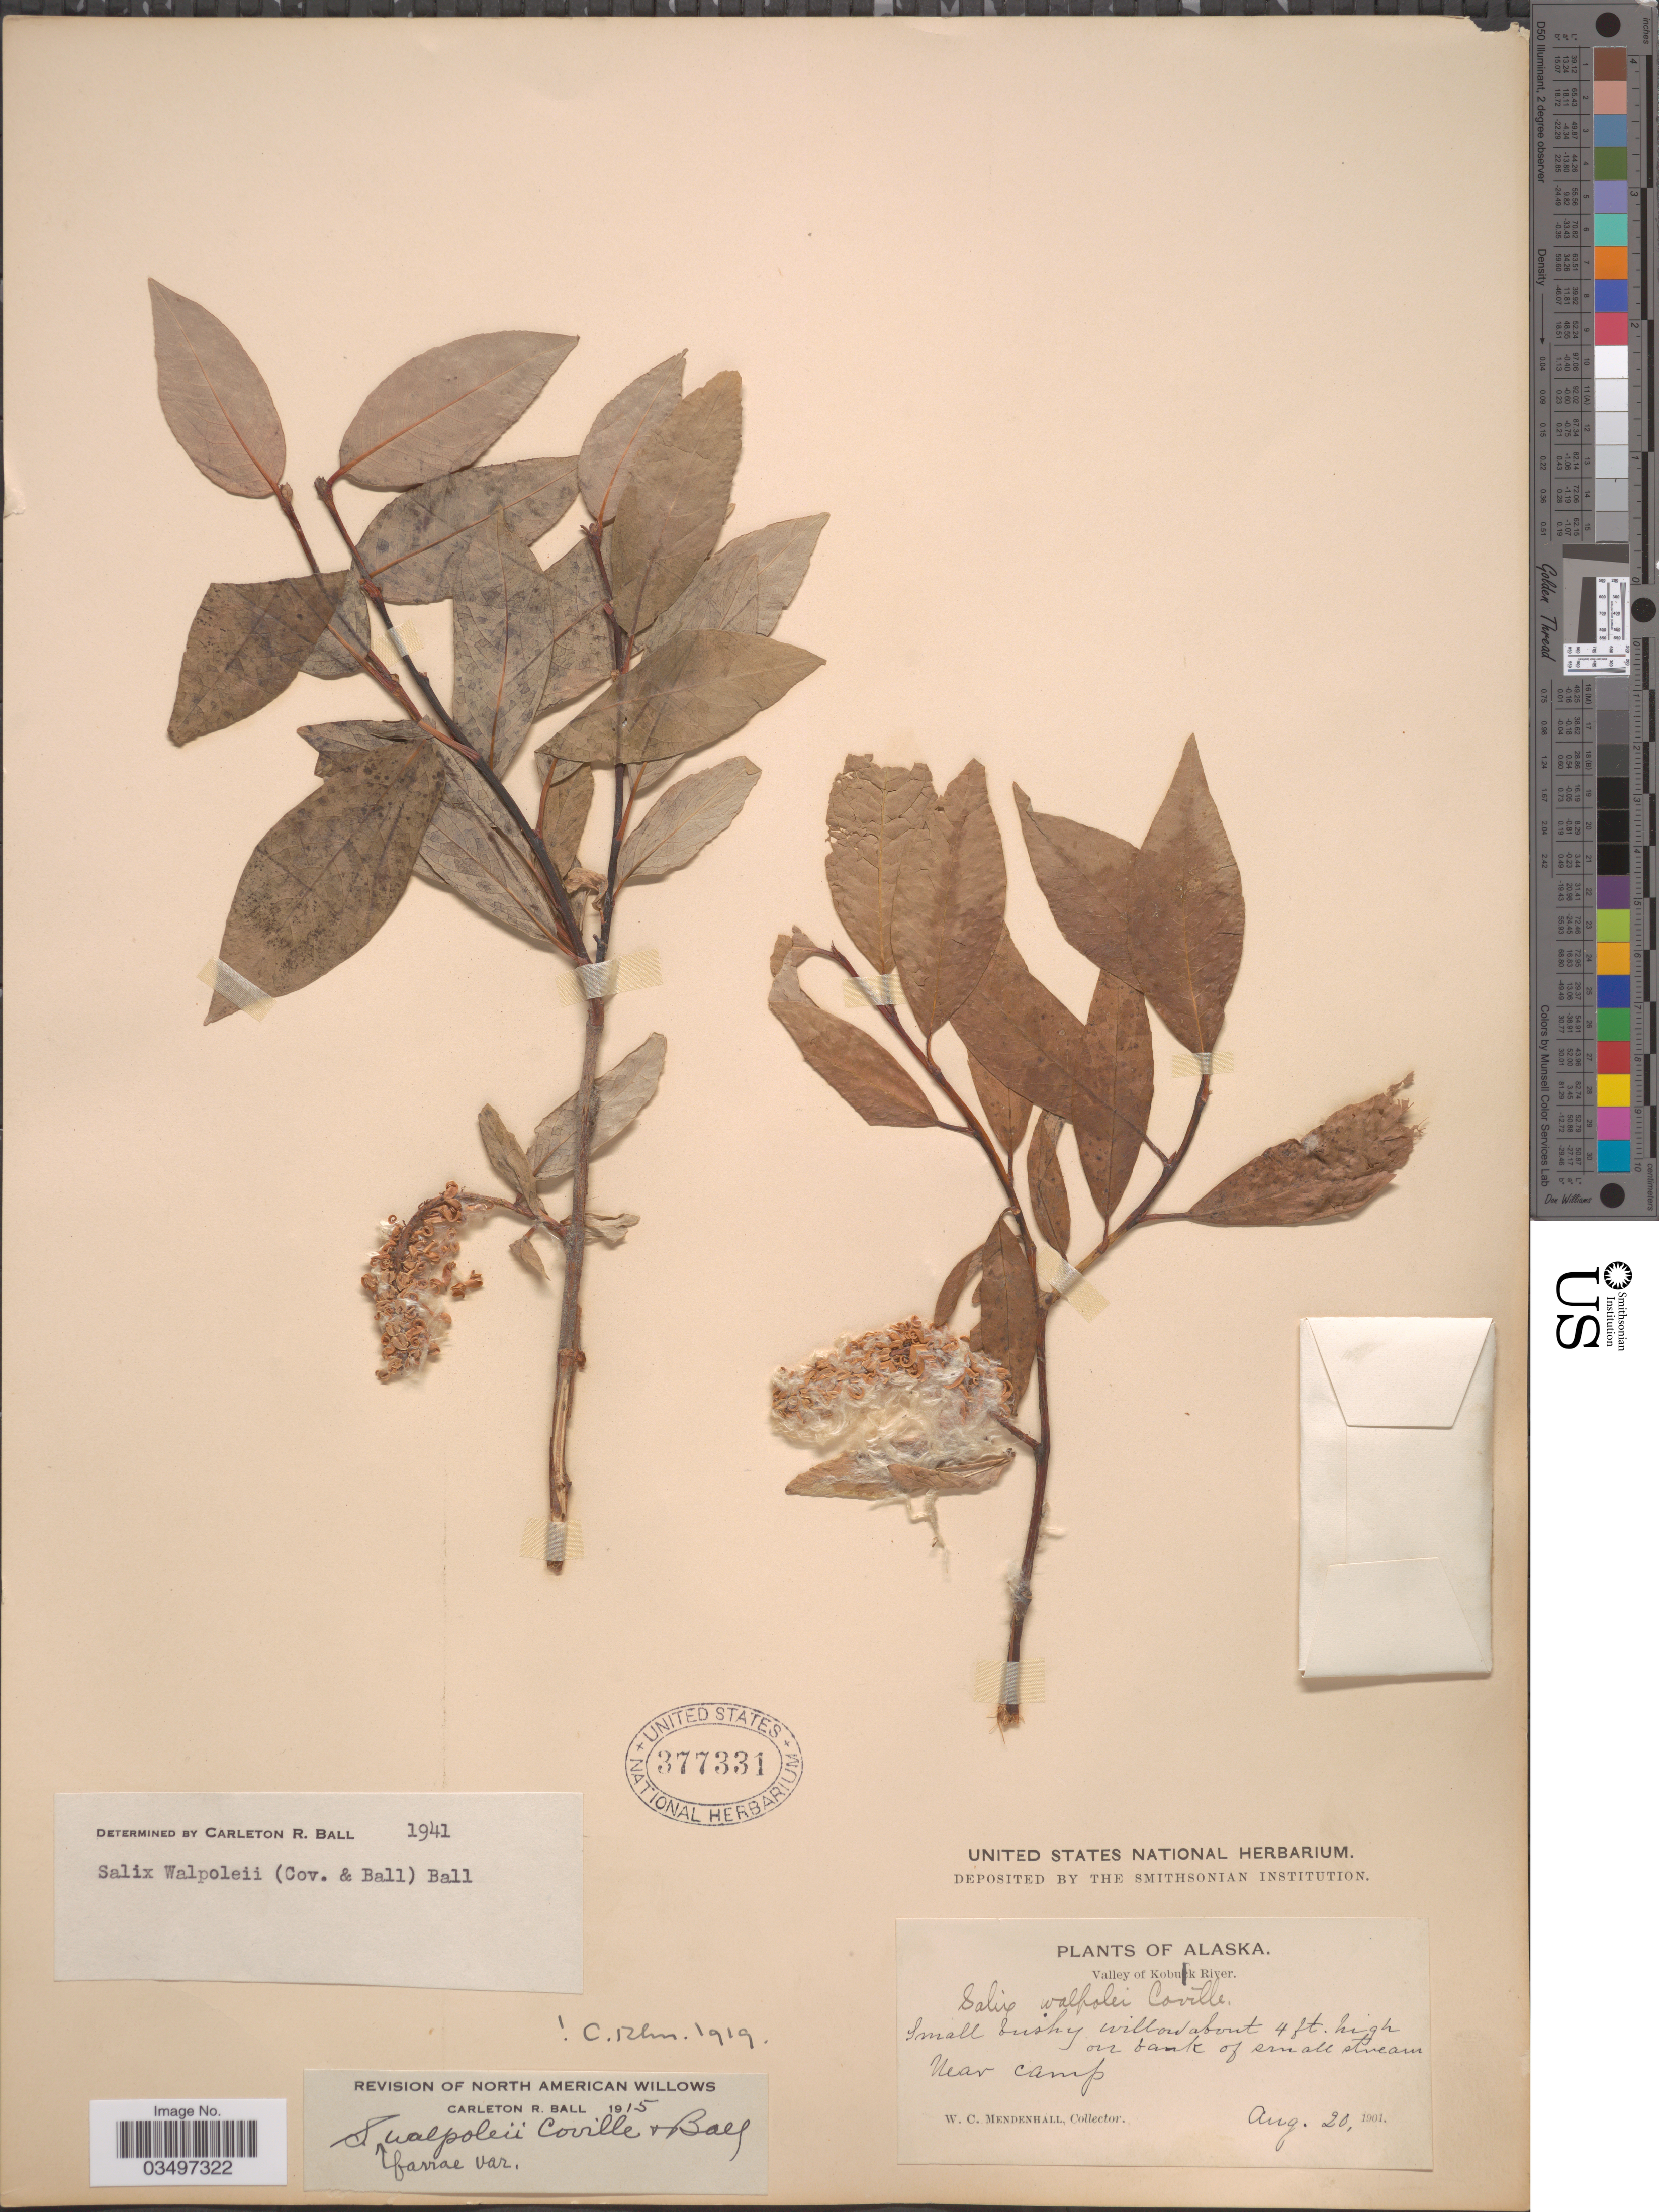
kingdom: Plantae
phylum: Tracheophyta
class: Magnoliopsida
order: Malpighiales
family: Salicaceae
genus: Salix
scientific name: Salix farrae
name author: C.R. Ball in Standl.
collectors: W. Mendenhall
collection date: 1901-08-20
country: United States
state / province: Alaska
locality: Valley of Kobuk River. Near camp.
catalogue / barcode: US 377331